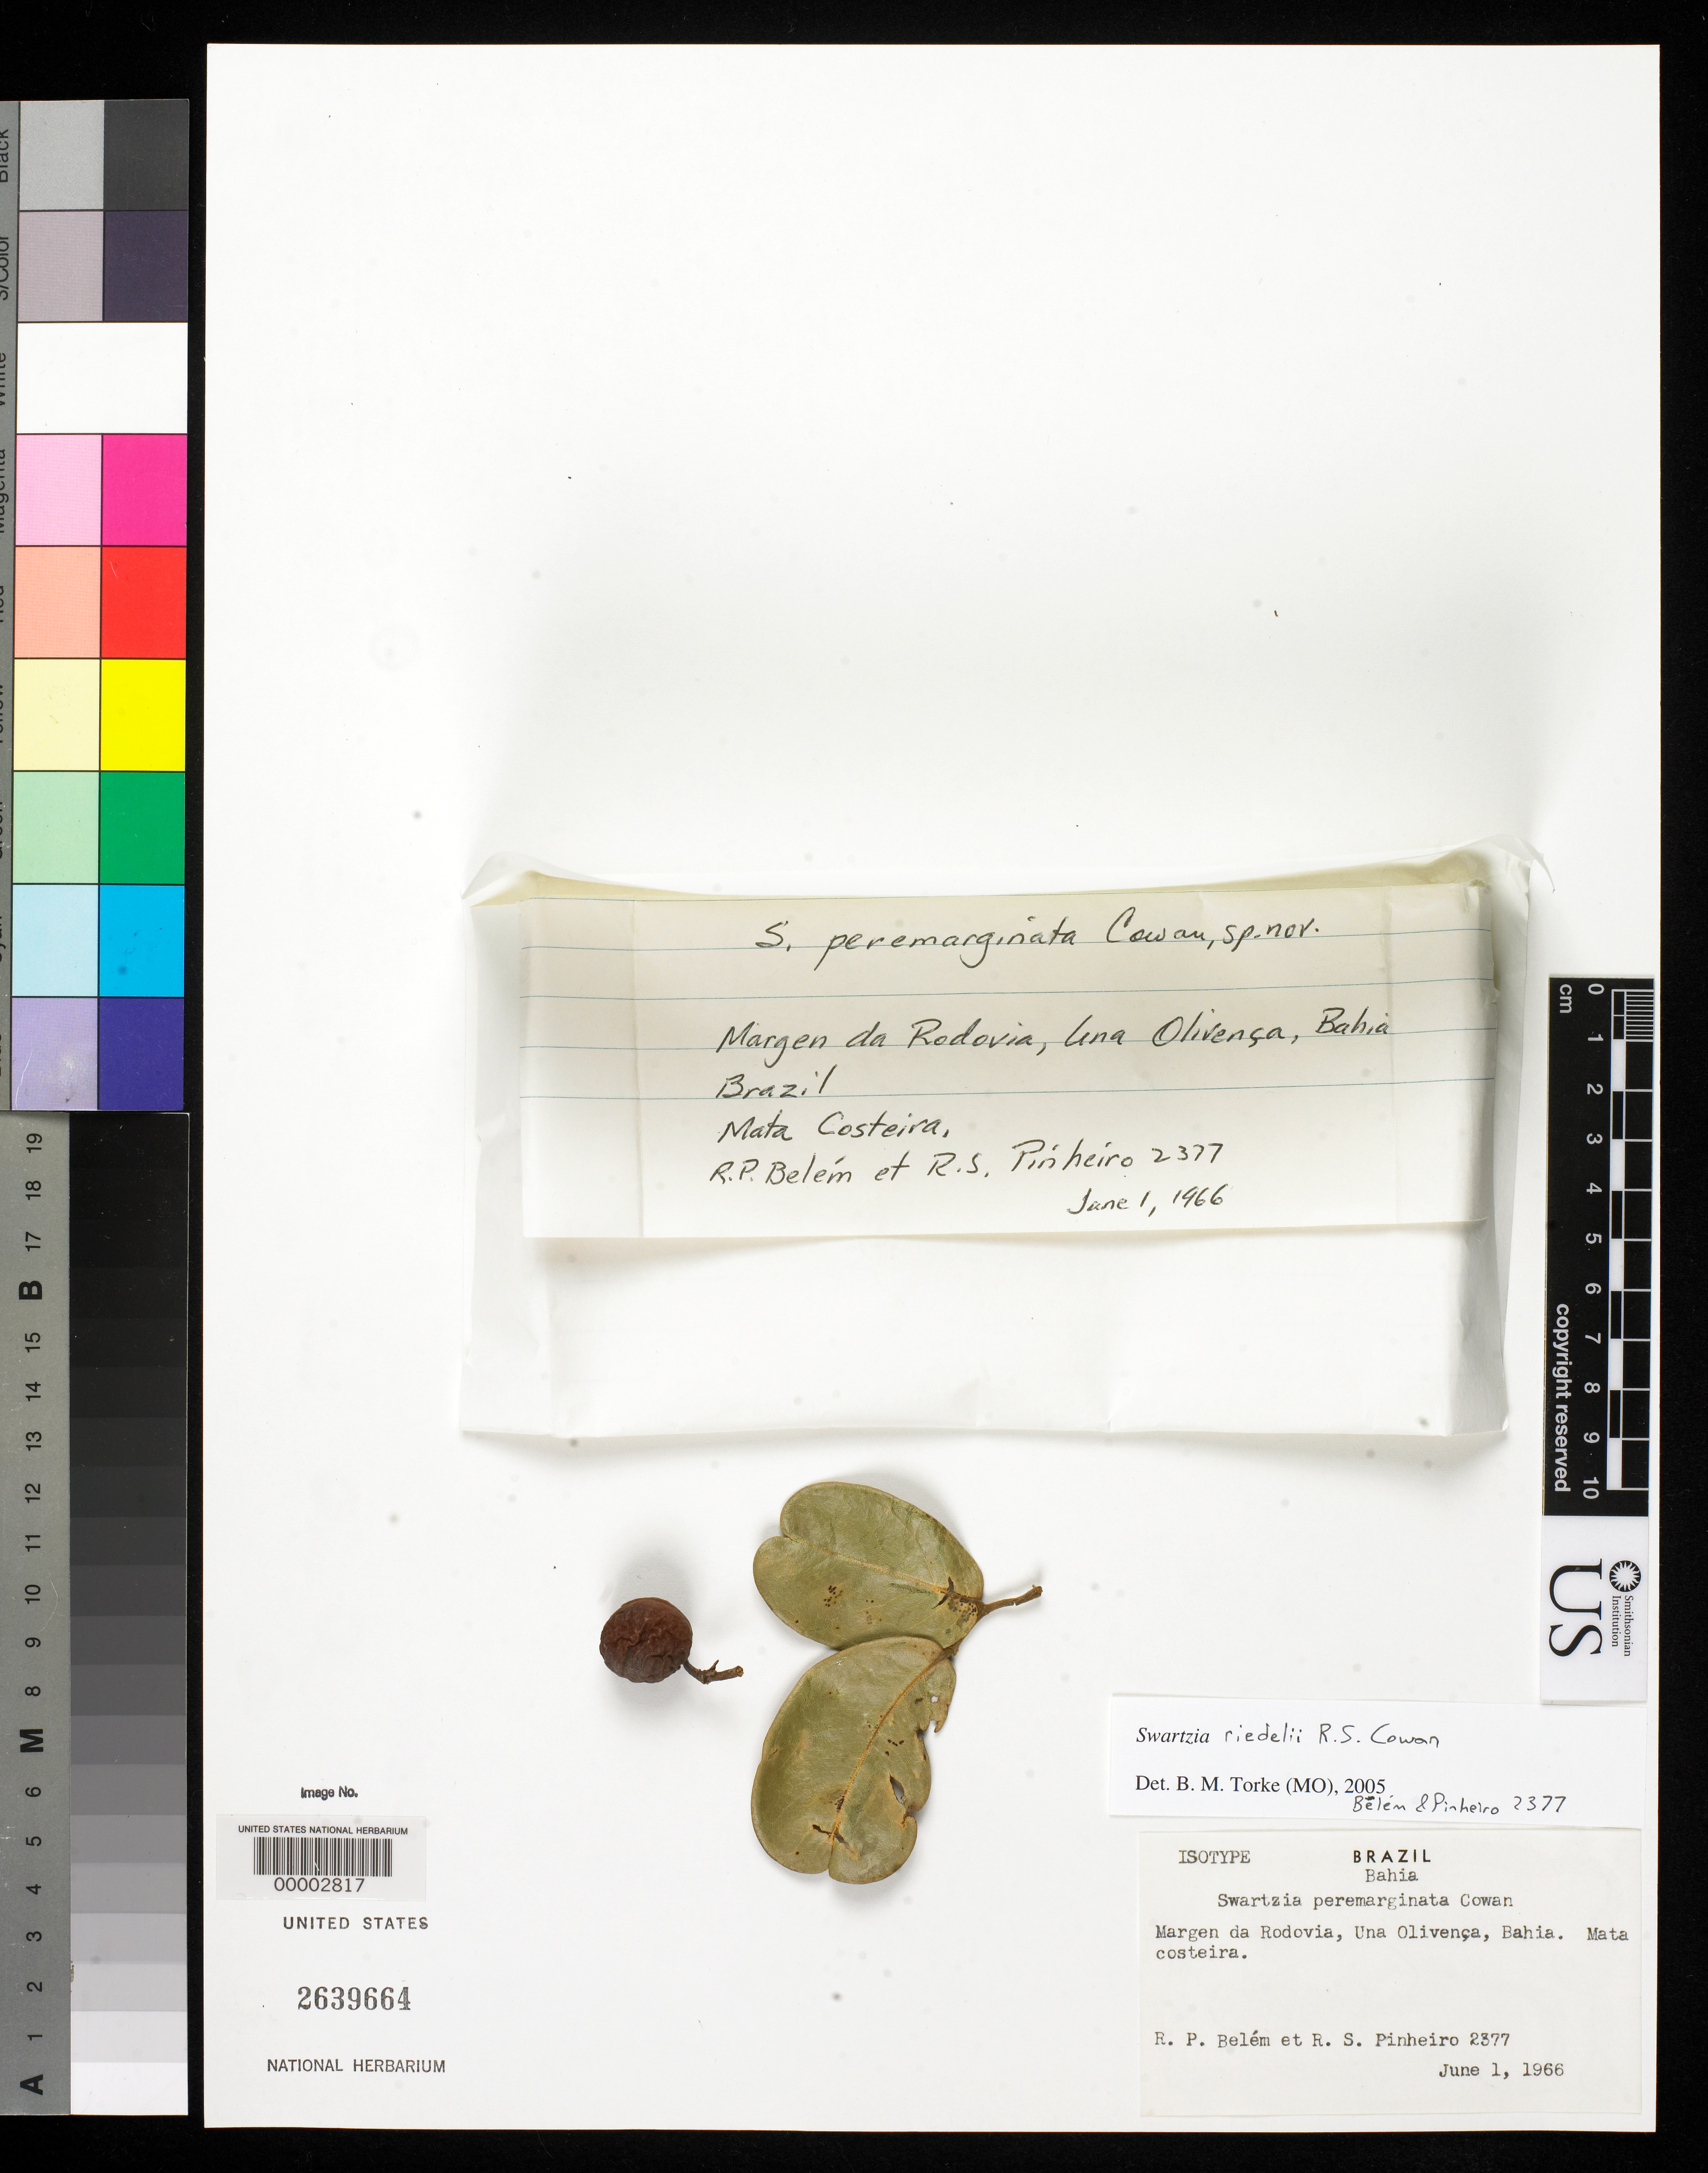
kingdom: Plantae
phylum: Tracheophyta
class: Magnoliopsida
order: Fabales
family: Fabaceae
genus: Swartzia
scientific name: Swartzia peremarginata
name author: R.S. Cowan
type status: Isotype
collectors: R. Belém & R. S. Pinheiro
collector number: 2377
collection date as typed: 01 Jun 1966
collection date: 1966-06-01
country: Brazil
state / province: Bahia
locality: Margen da Rodovia, Una Olivenca.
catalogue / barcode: US 2639664